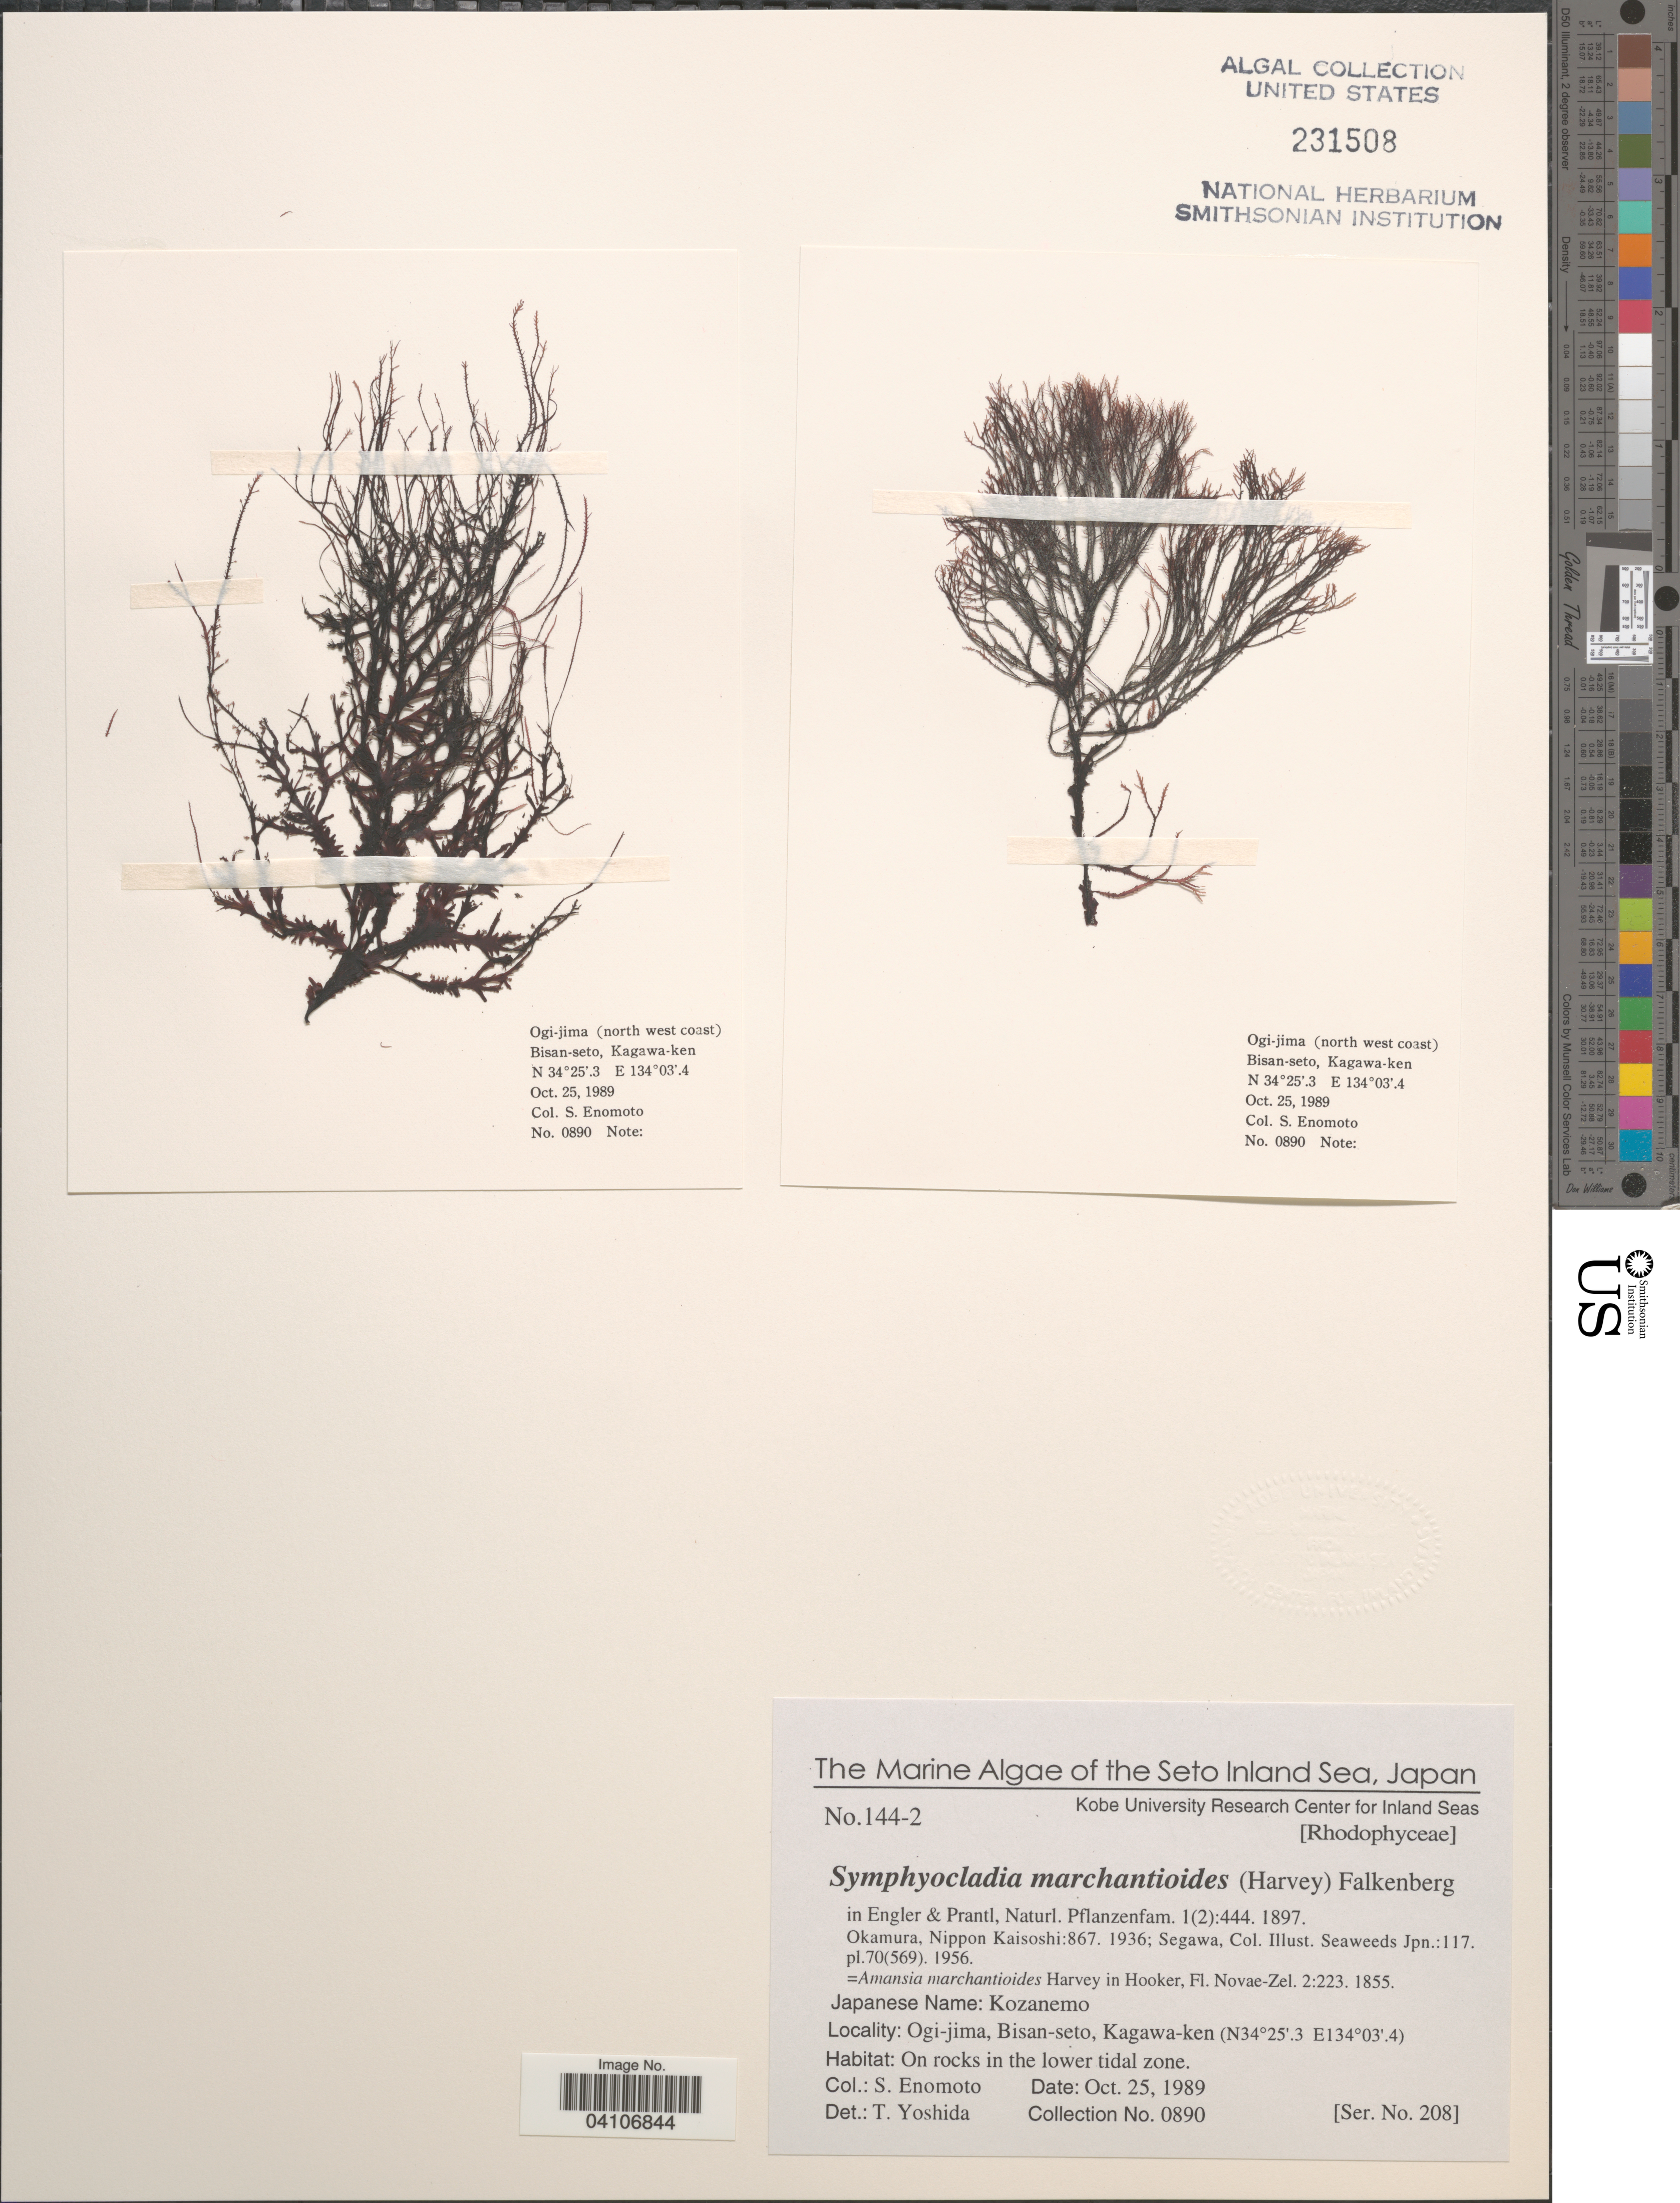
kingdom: Plantae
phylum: Rhodophyta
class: Florideophyceae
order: Ceramiales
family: Rhodomelaceae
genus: Symphyocladia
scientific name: Symphyocladia marchantioides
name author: (Harv. in Hook. f.) Falkenb. in F. Schmitz & Falkenb.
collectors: S. Enomoto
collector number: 0890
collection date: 1989-10-25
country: Japan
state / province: Kagawa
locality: The Seto Inland Sea. Ogi-jima, Bisan-seto, Kagawa-ken. On rocks in the lower tidal zone.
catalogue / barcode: US 231508